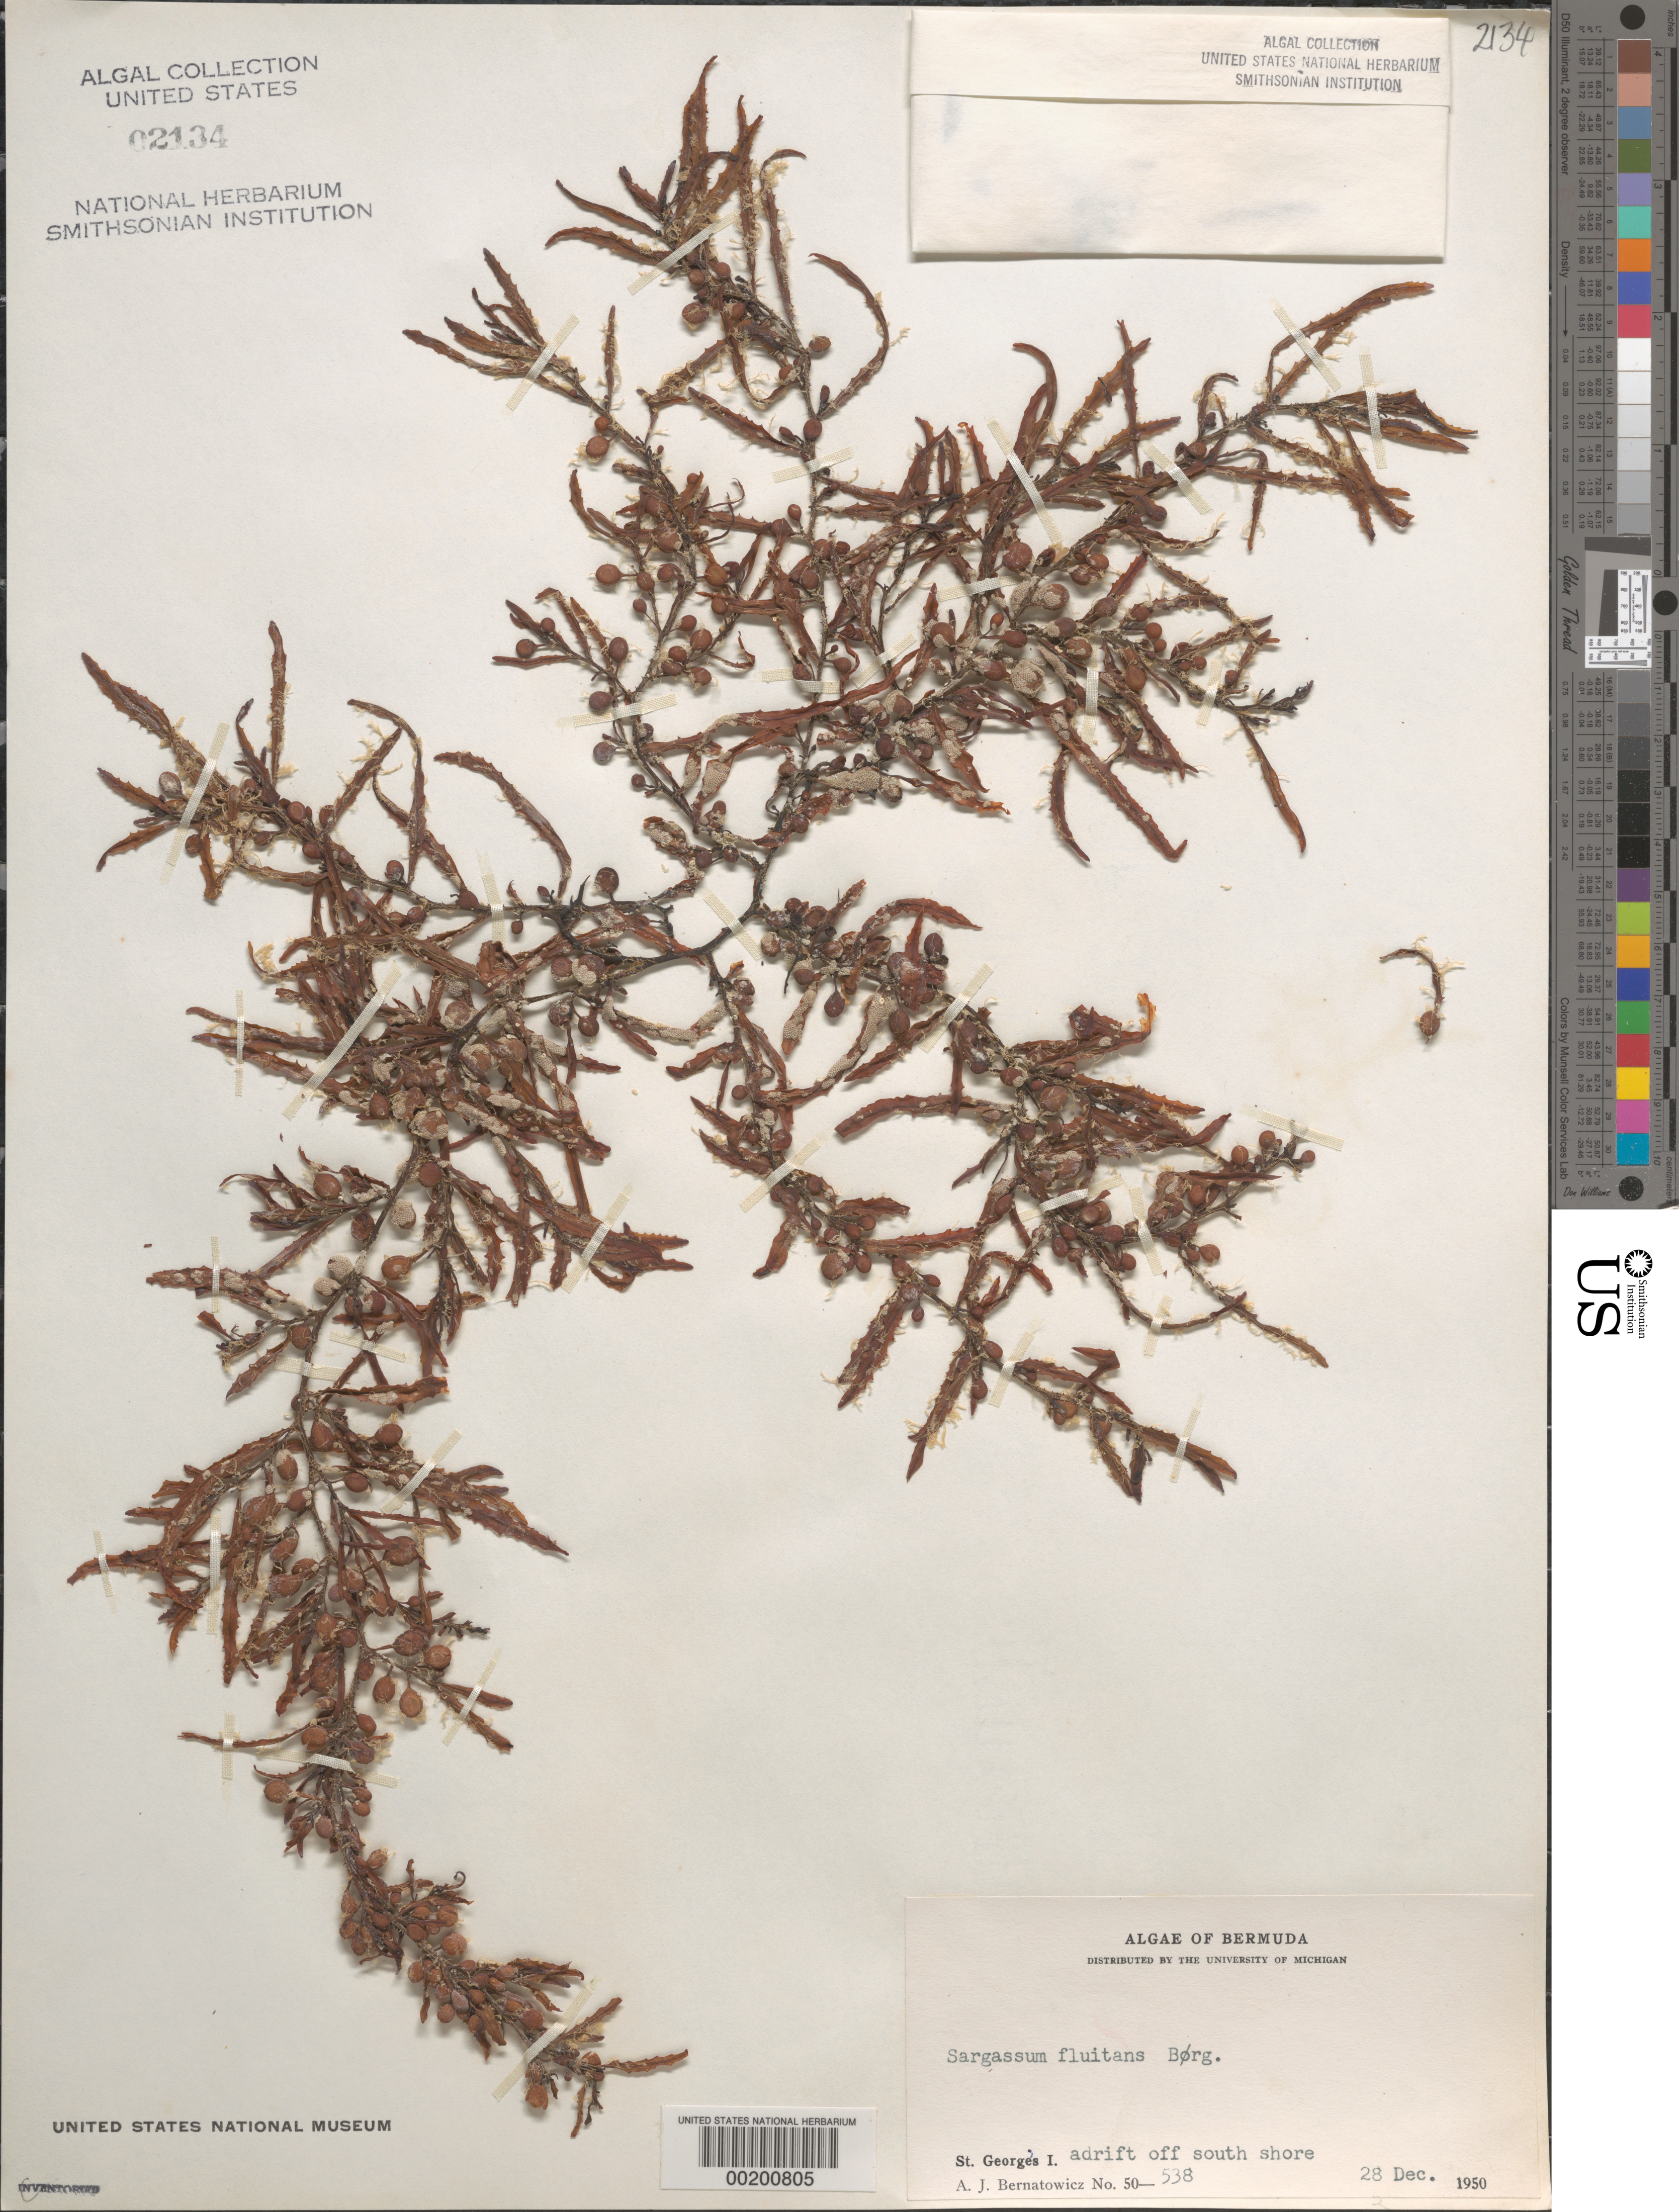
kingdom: Chromista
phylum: Ochrophyta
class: Phaeophyceae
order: Fucales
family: Sargassaceae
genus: Sargassum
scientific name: Sargassum fluitans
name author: (Børgesen) Børgesen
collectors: A. Bernatowicz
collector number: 50-538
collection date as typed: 28 Dec 1950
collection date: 1950-12-28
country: Bermuda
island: St. George's Island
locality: Off south shore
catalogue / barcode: US 2134